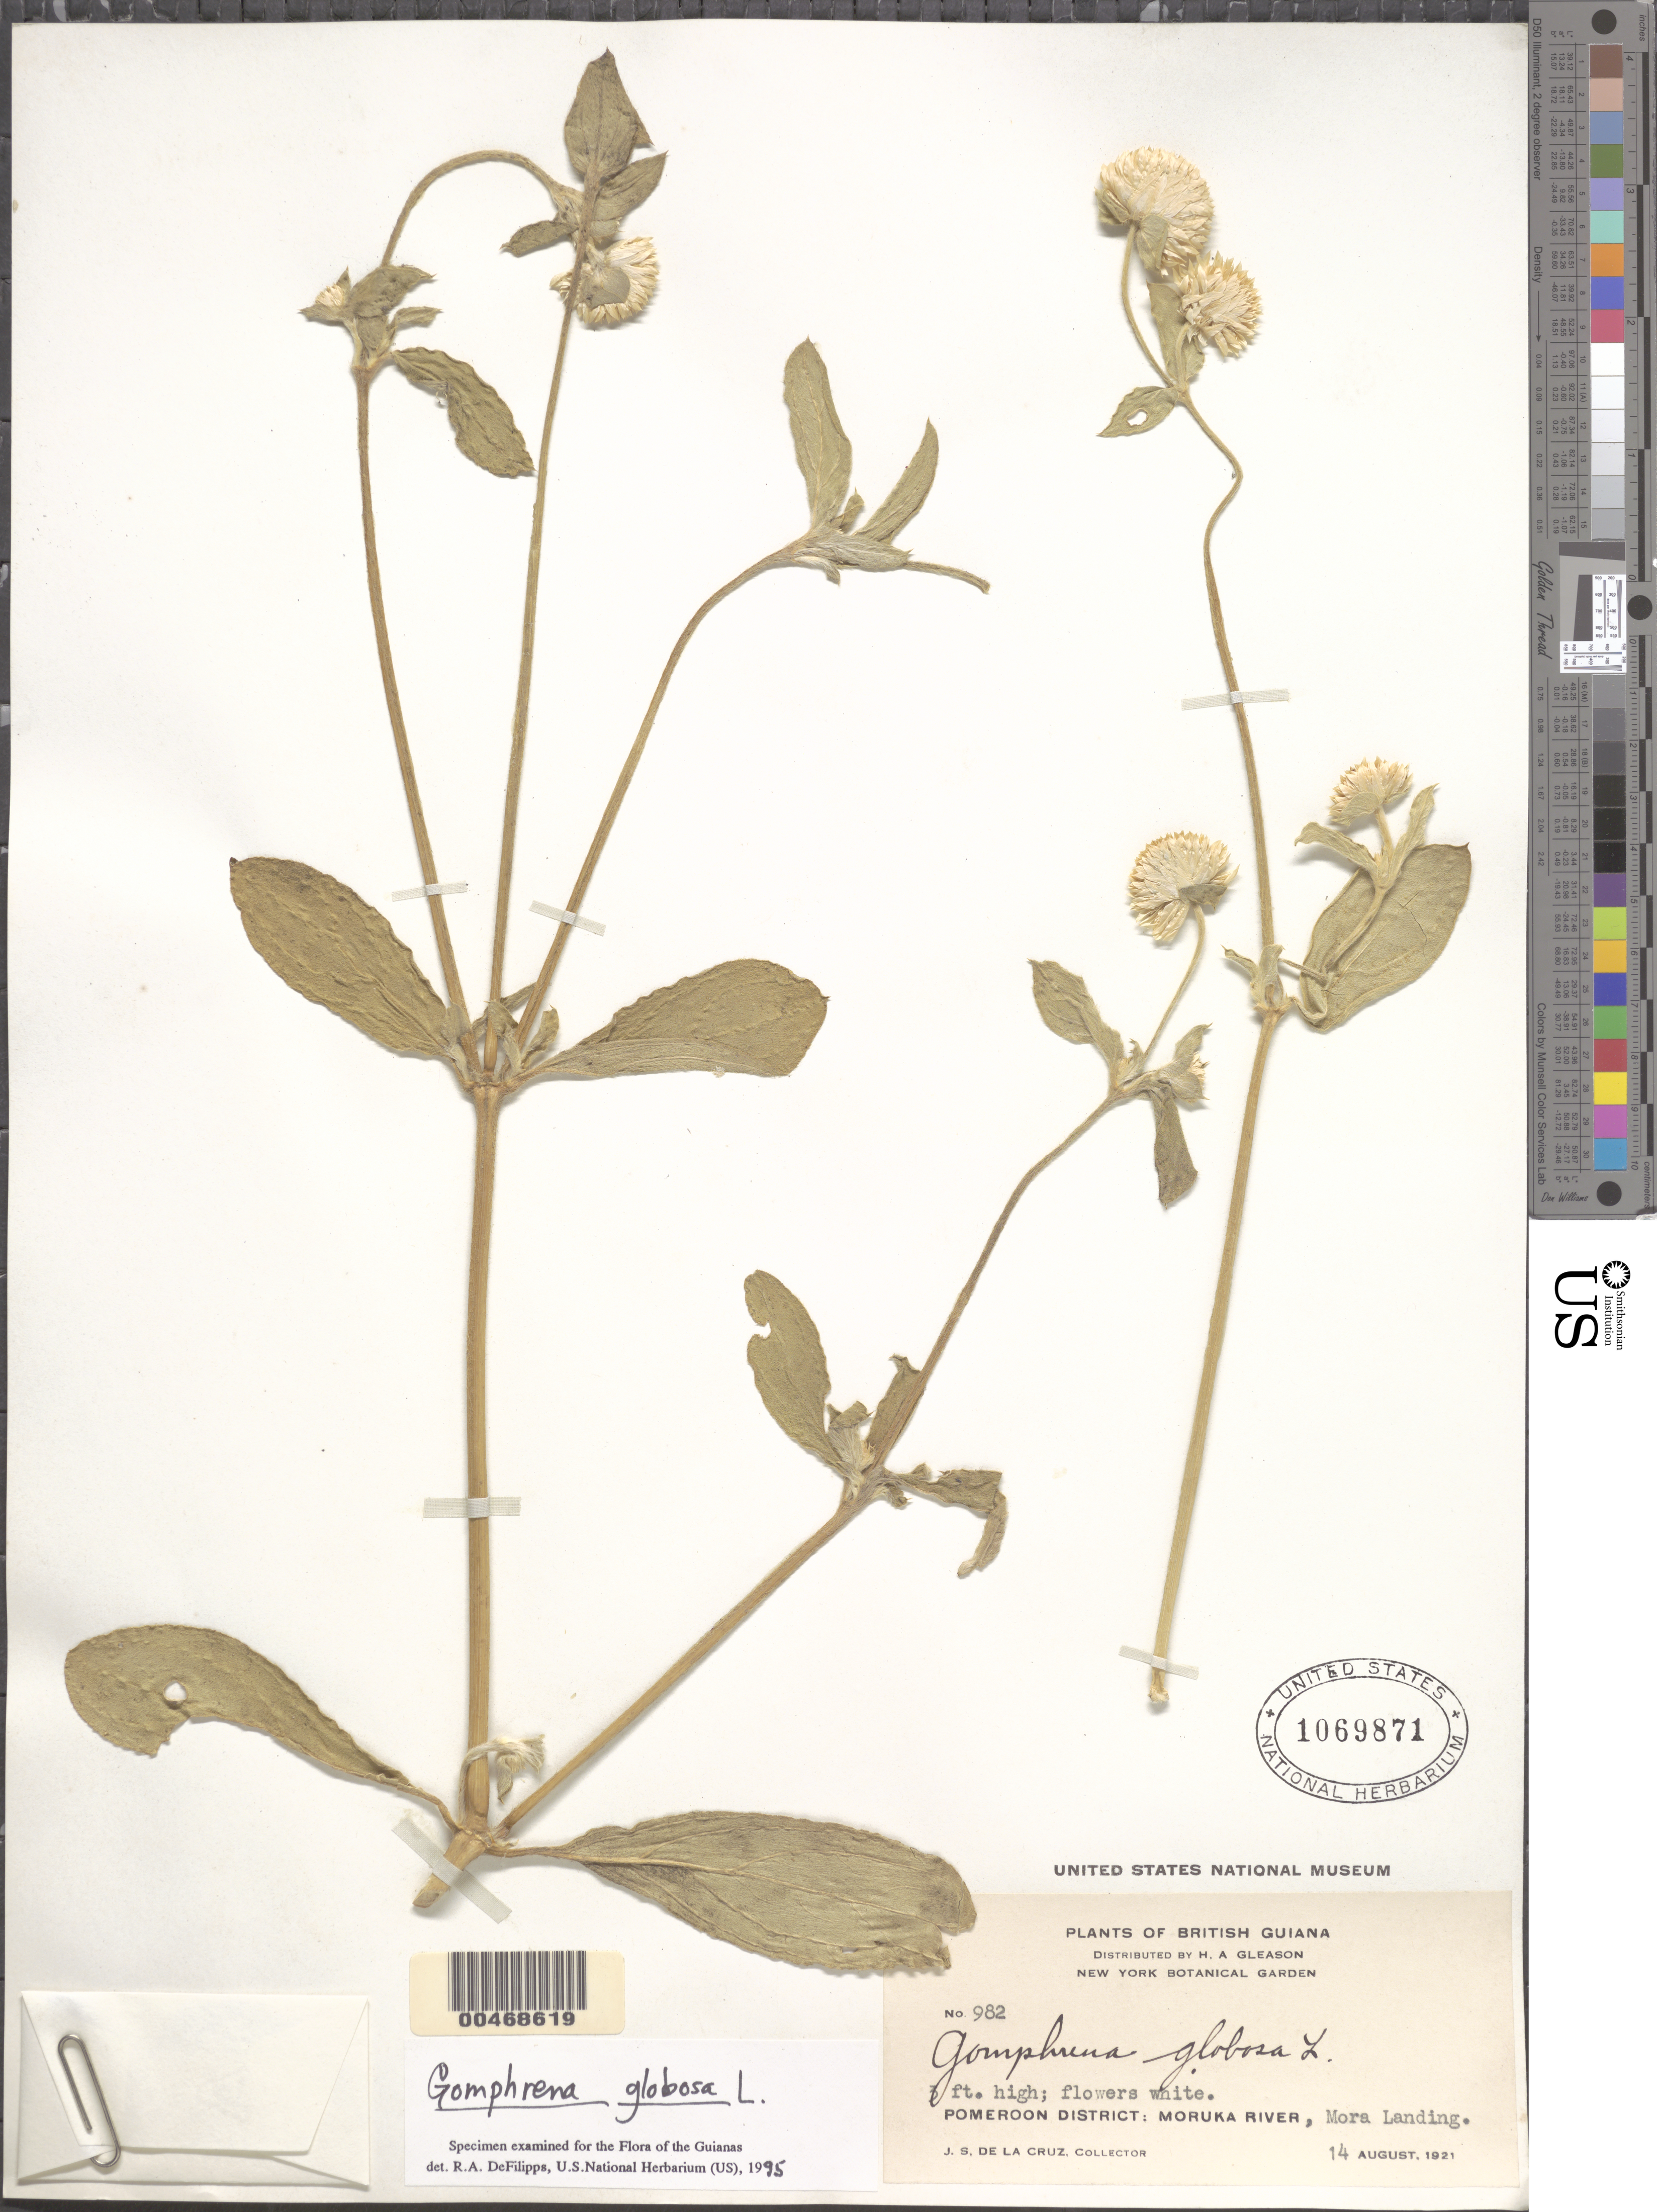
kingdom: Plantae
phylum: Tracheophyta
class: Magnoliopsida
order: Caryophyllales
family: Amaranthaceae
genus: Gomphrena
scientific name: Gomphrena globosa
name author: L.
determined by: DeFilipps, R. A.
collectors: J. S. de la Cruz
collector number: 982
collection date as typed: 14 Aug 1921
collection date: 1921-08-14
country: Guyana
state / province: Pomeroon-Supenaam (?)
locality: Moruka River, Mora Landing. [In former Pomeroon Region.]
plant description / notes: NY, US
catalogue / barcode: US 1069871